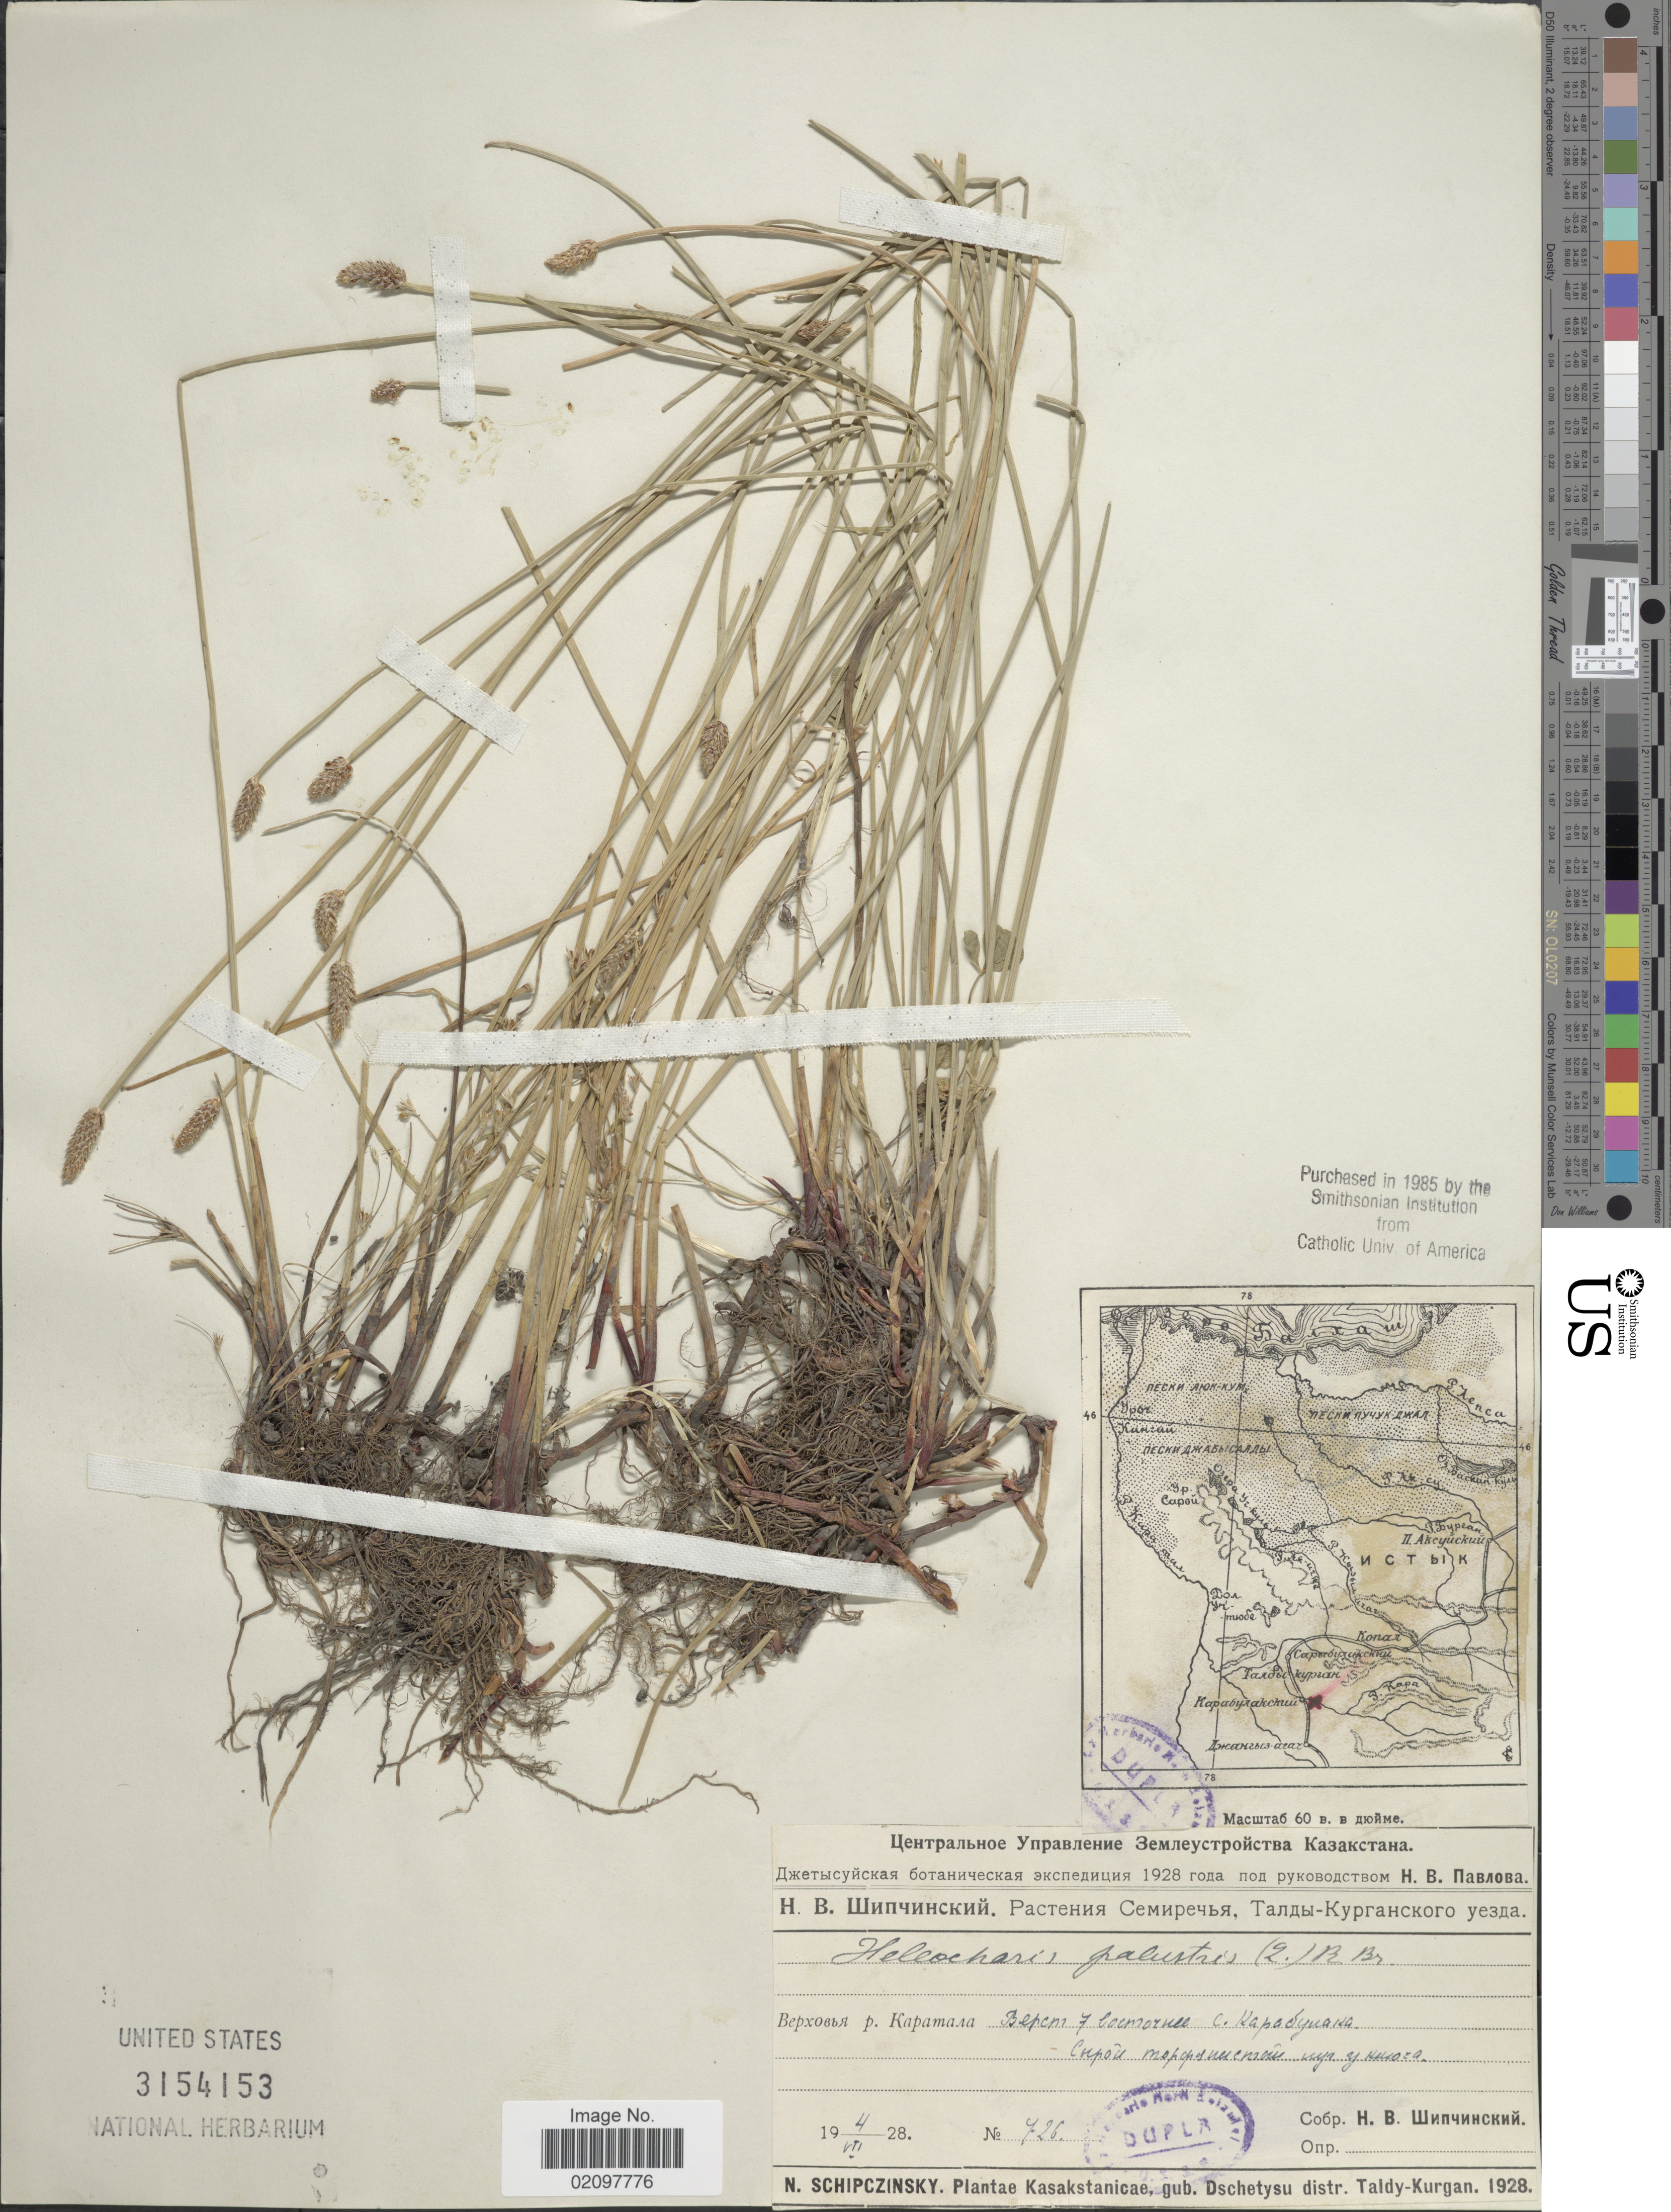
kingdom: Plantae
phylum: Tracheophyta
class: Liliopsida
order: Poales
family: Cyperaceae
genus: Eleocharis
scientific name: Eleocharis palustris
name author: (L.) Roem. & Schult.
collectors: N. Schipczinsky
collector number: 726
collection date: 1928-07-04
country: Kazakhstan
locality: Kasakstanicae, gub. Dschetysu distr. Taldy-Kurgan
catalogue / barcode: US 3154153